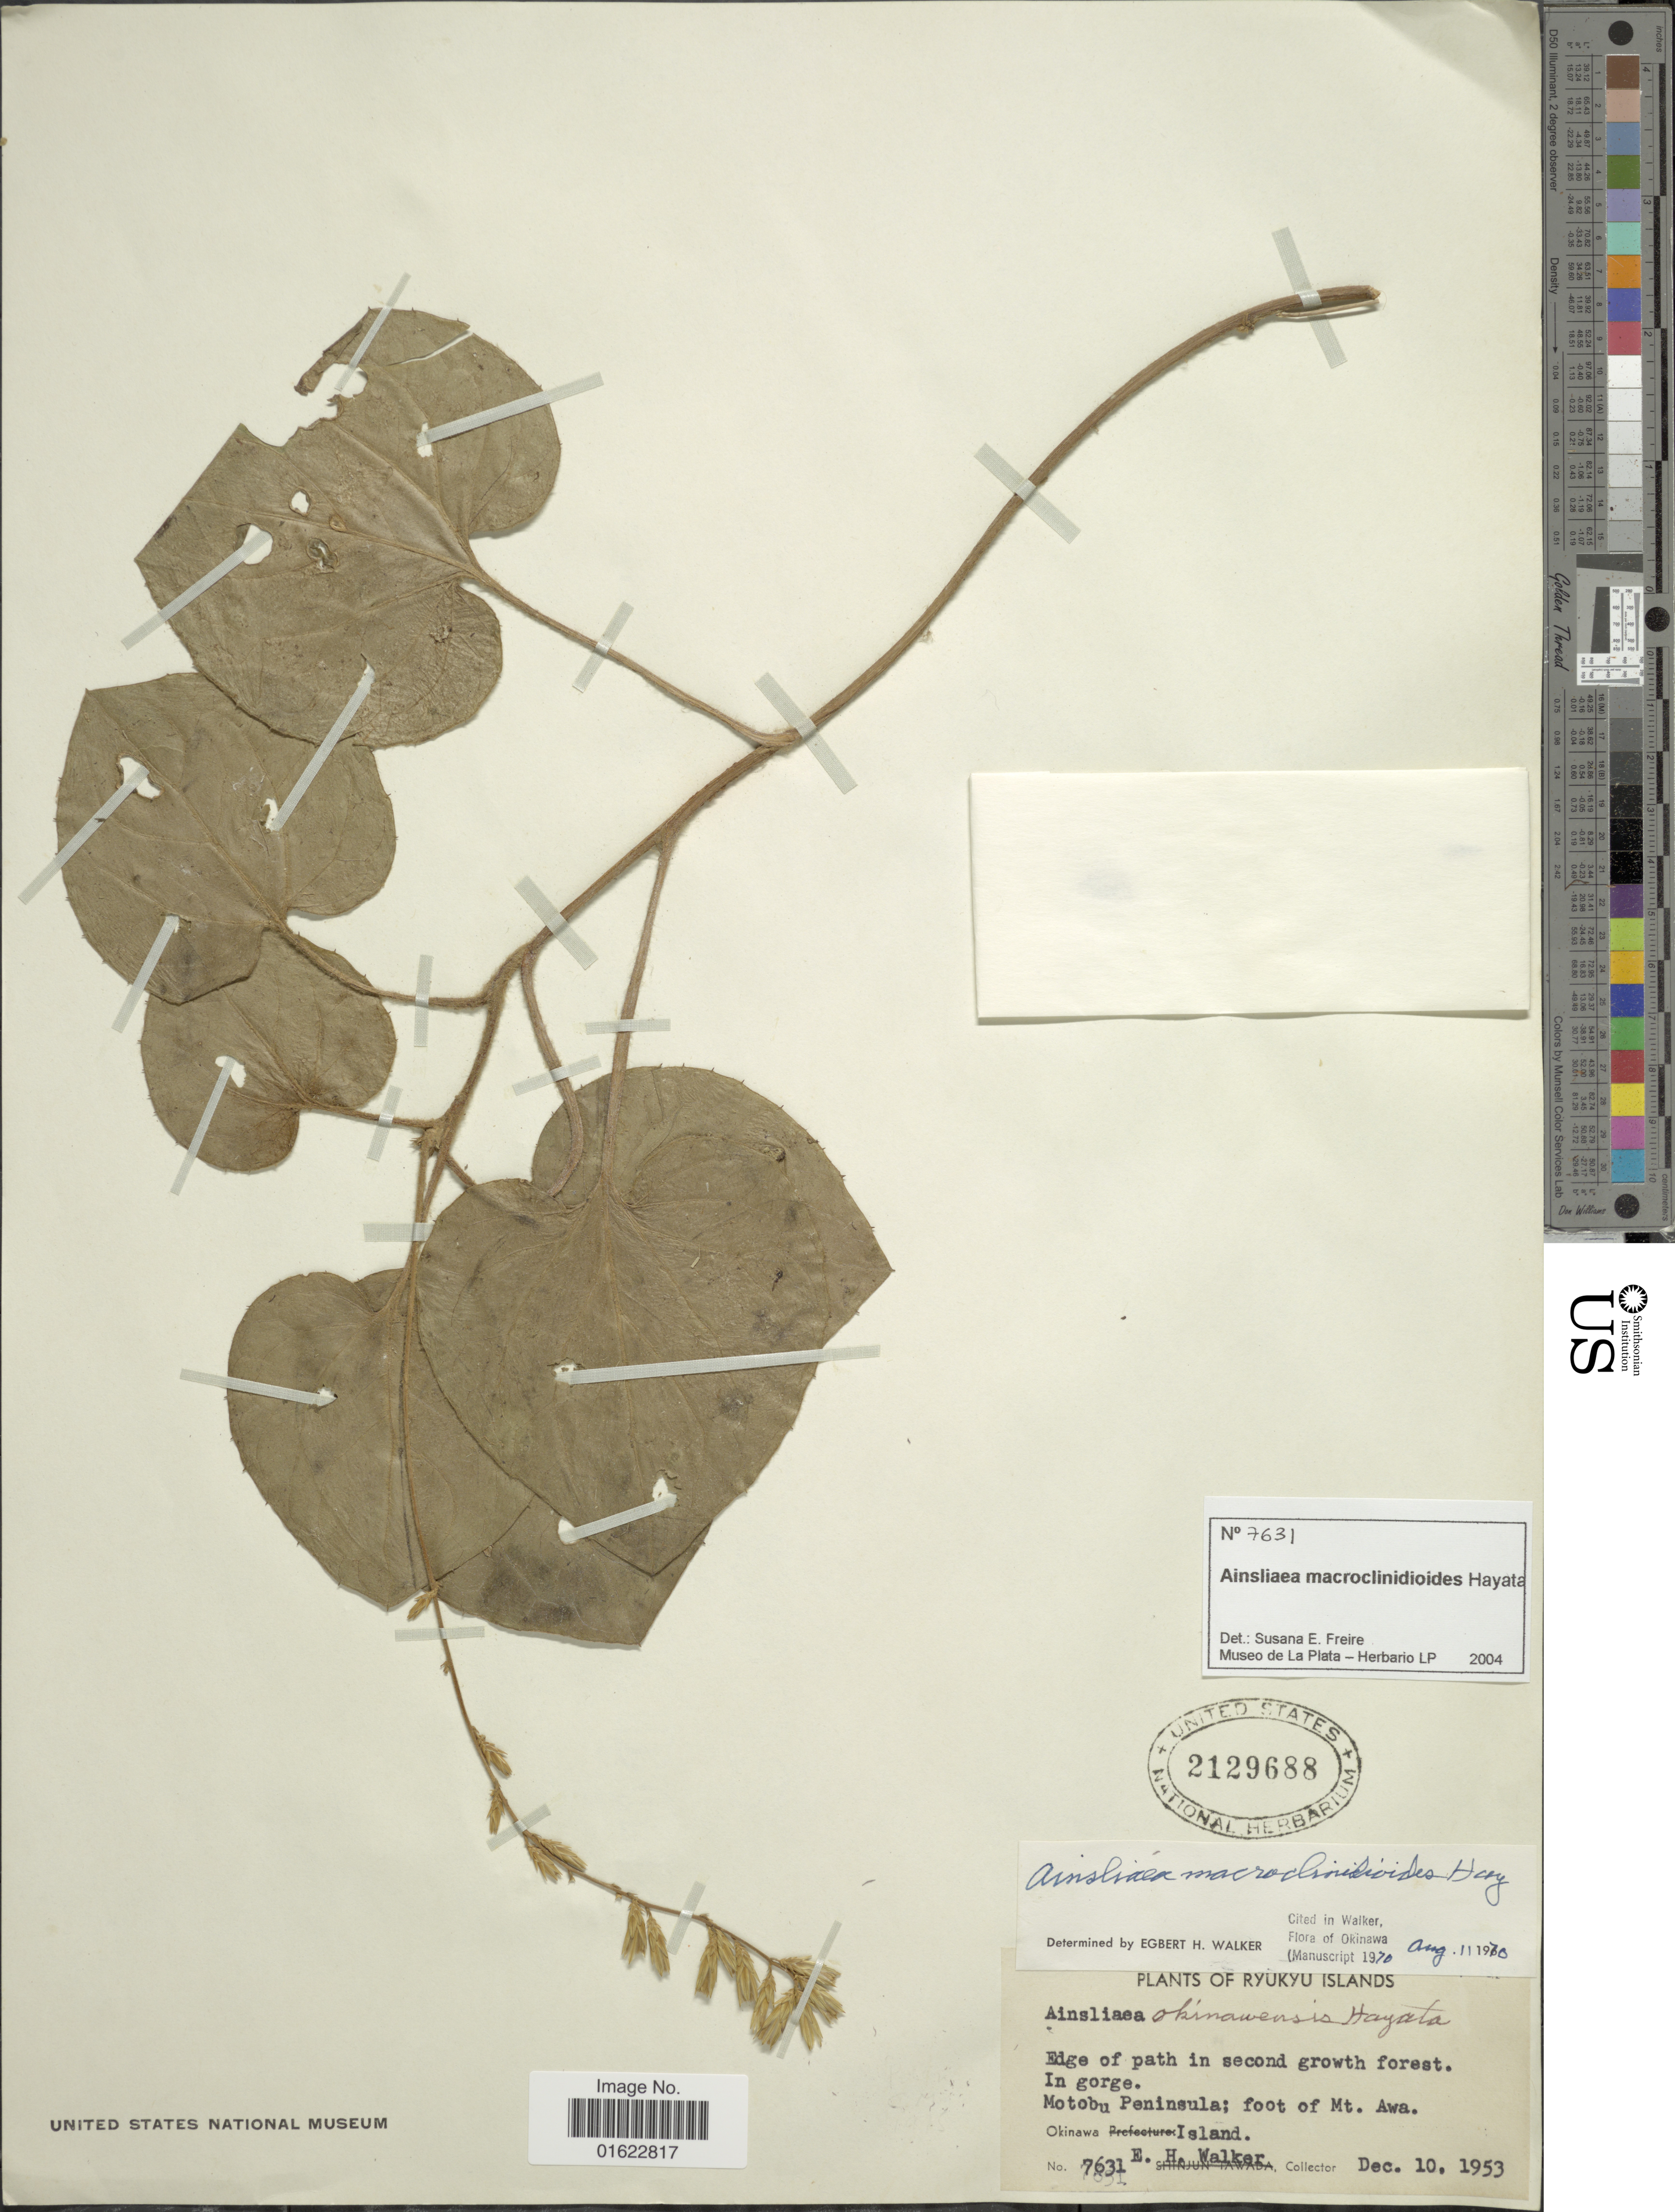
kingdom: Plantae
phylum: Tracheophyta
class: Magnoliopsida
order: Asterales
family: Asteraceae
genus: Ainsliaea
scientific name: Ainsliaea macroclinidioides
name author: Hayata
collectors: E. H. Walker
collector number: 7631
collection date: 1953-12-10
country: Japan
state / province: Okinawa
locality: Ryukyu Islands. Motobu Peninsula; foot of Mt. Awa.Okinawa Island.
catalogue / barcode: US 2129688